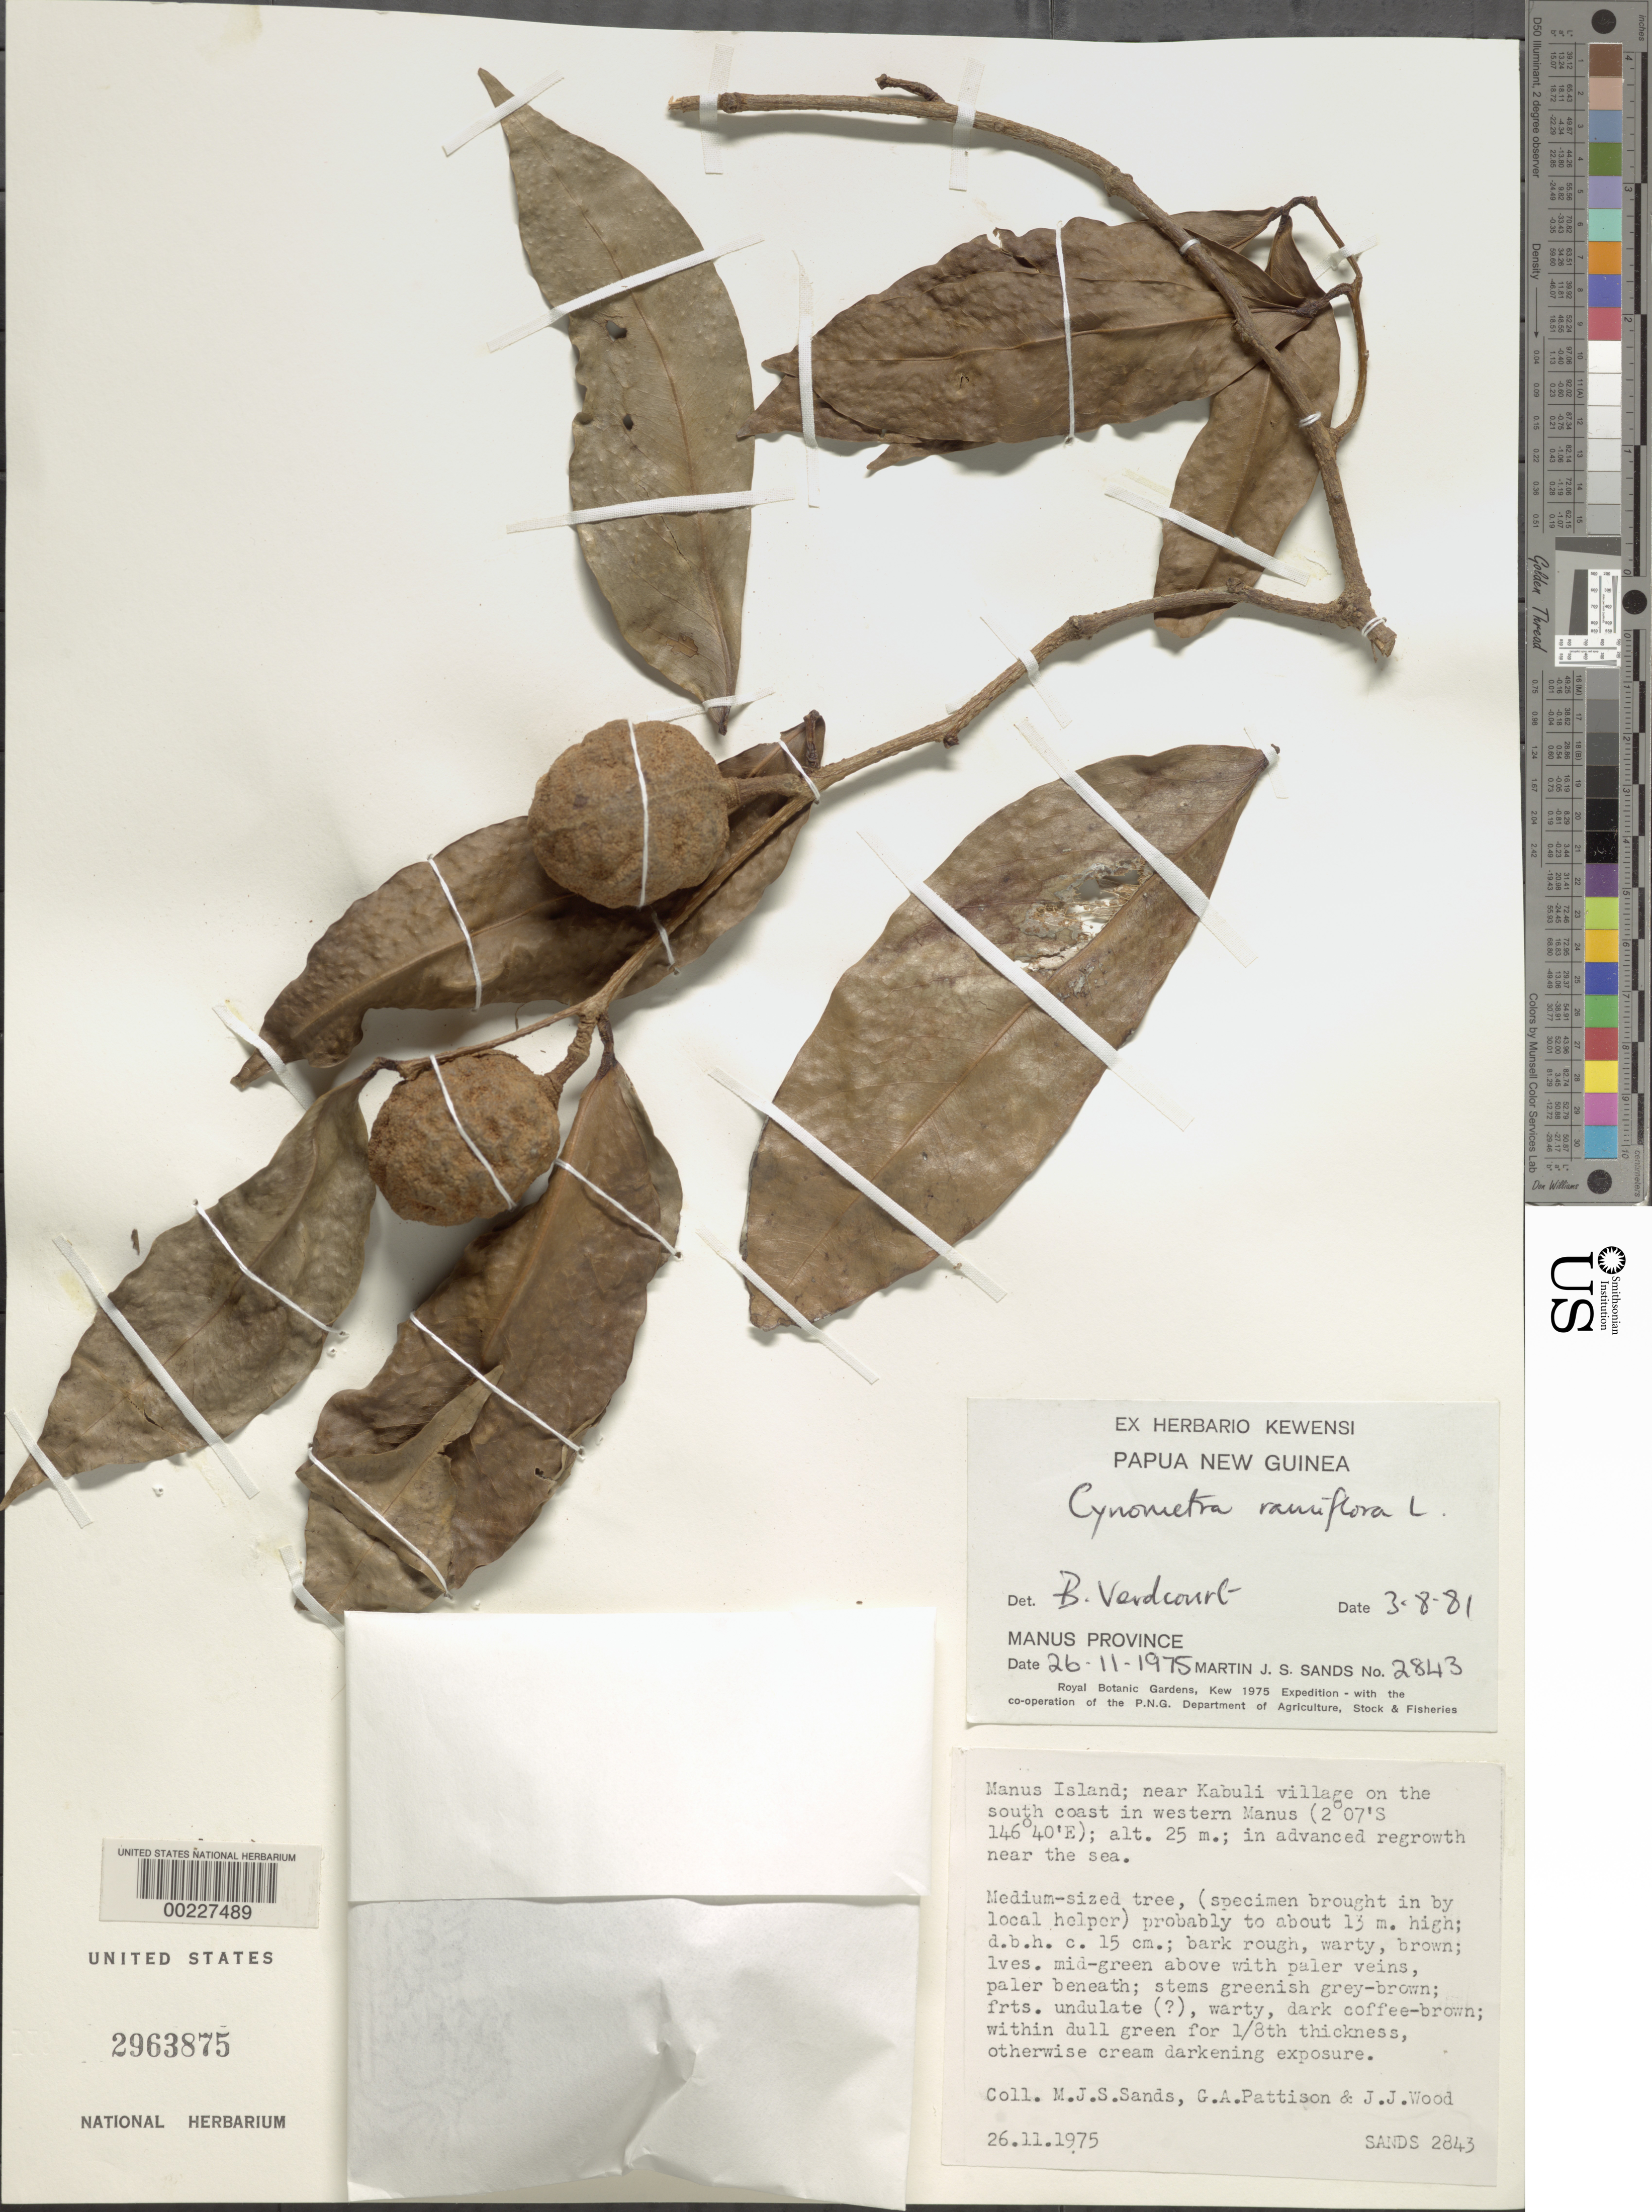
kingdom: Plantae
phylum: Tracheophyta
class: Magnoliopsida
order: Fabales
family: Fabaceae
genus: Cynometra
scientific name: Cynometra ramiflora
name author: L.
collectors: M. Sands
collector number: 2843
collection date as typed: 26 Nov 1975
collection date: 1975-11-26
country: Papua New Guinea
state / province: Manus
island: Manus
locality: Near kabuli village on the s coast in western manus. admiralty is., bismark archipelago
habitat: In advanced regrowth near the sea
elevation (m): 25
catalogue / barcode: US 2963875